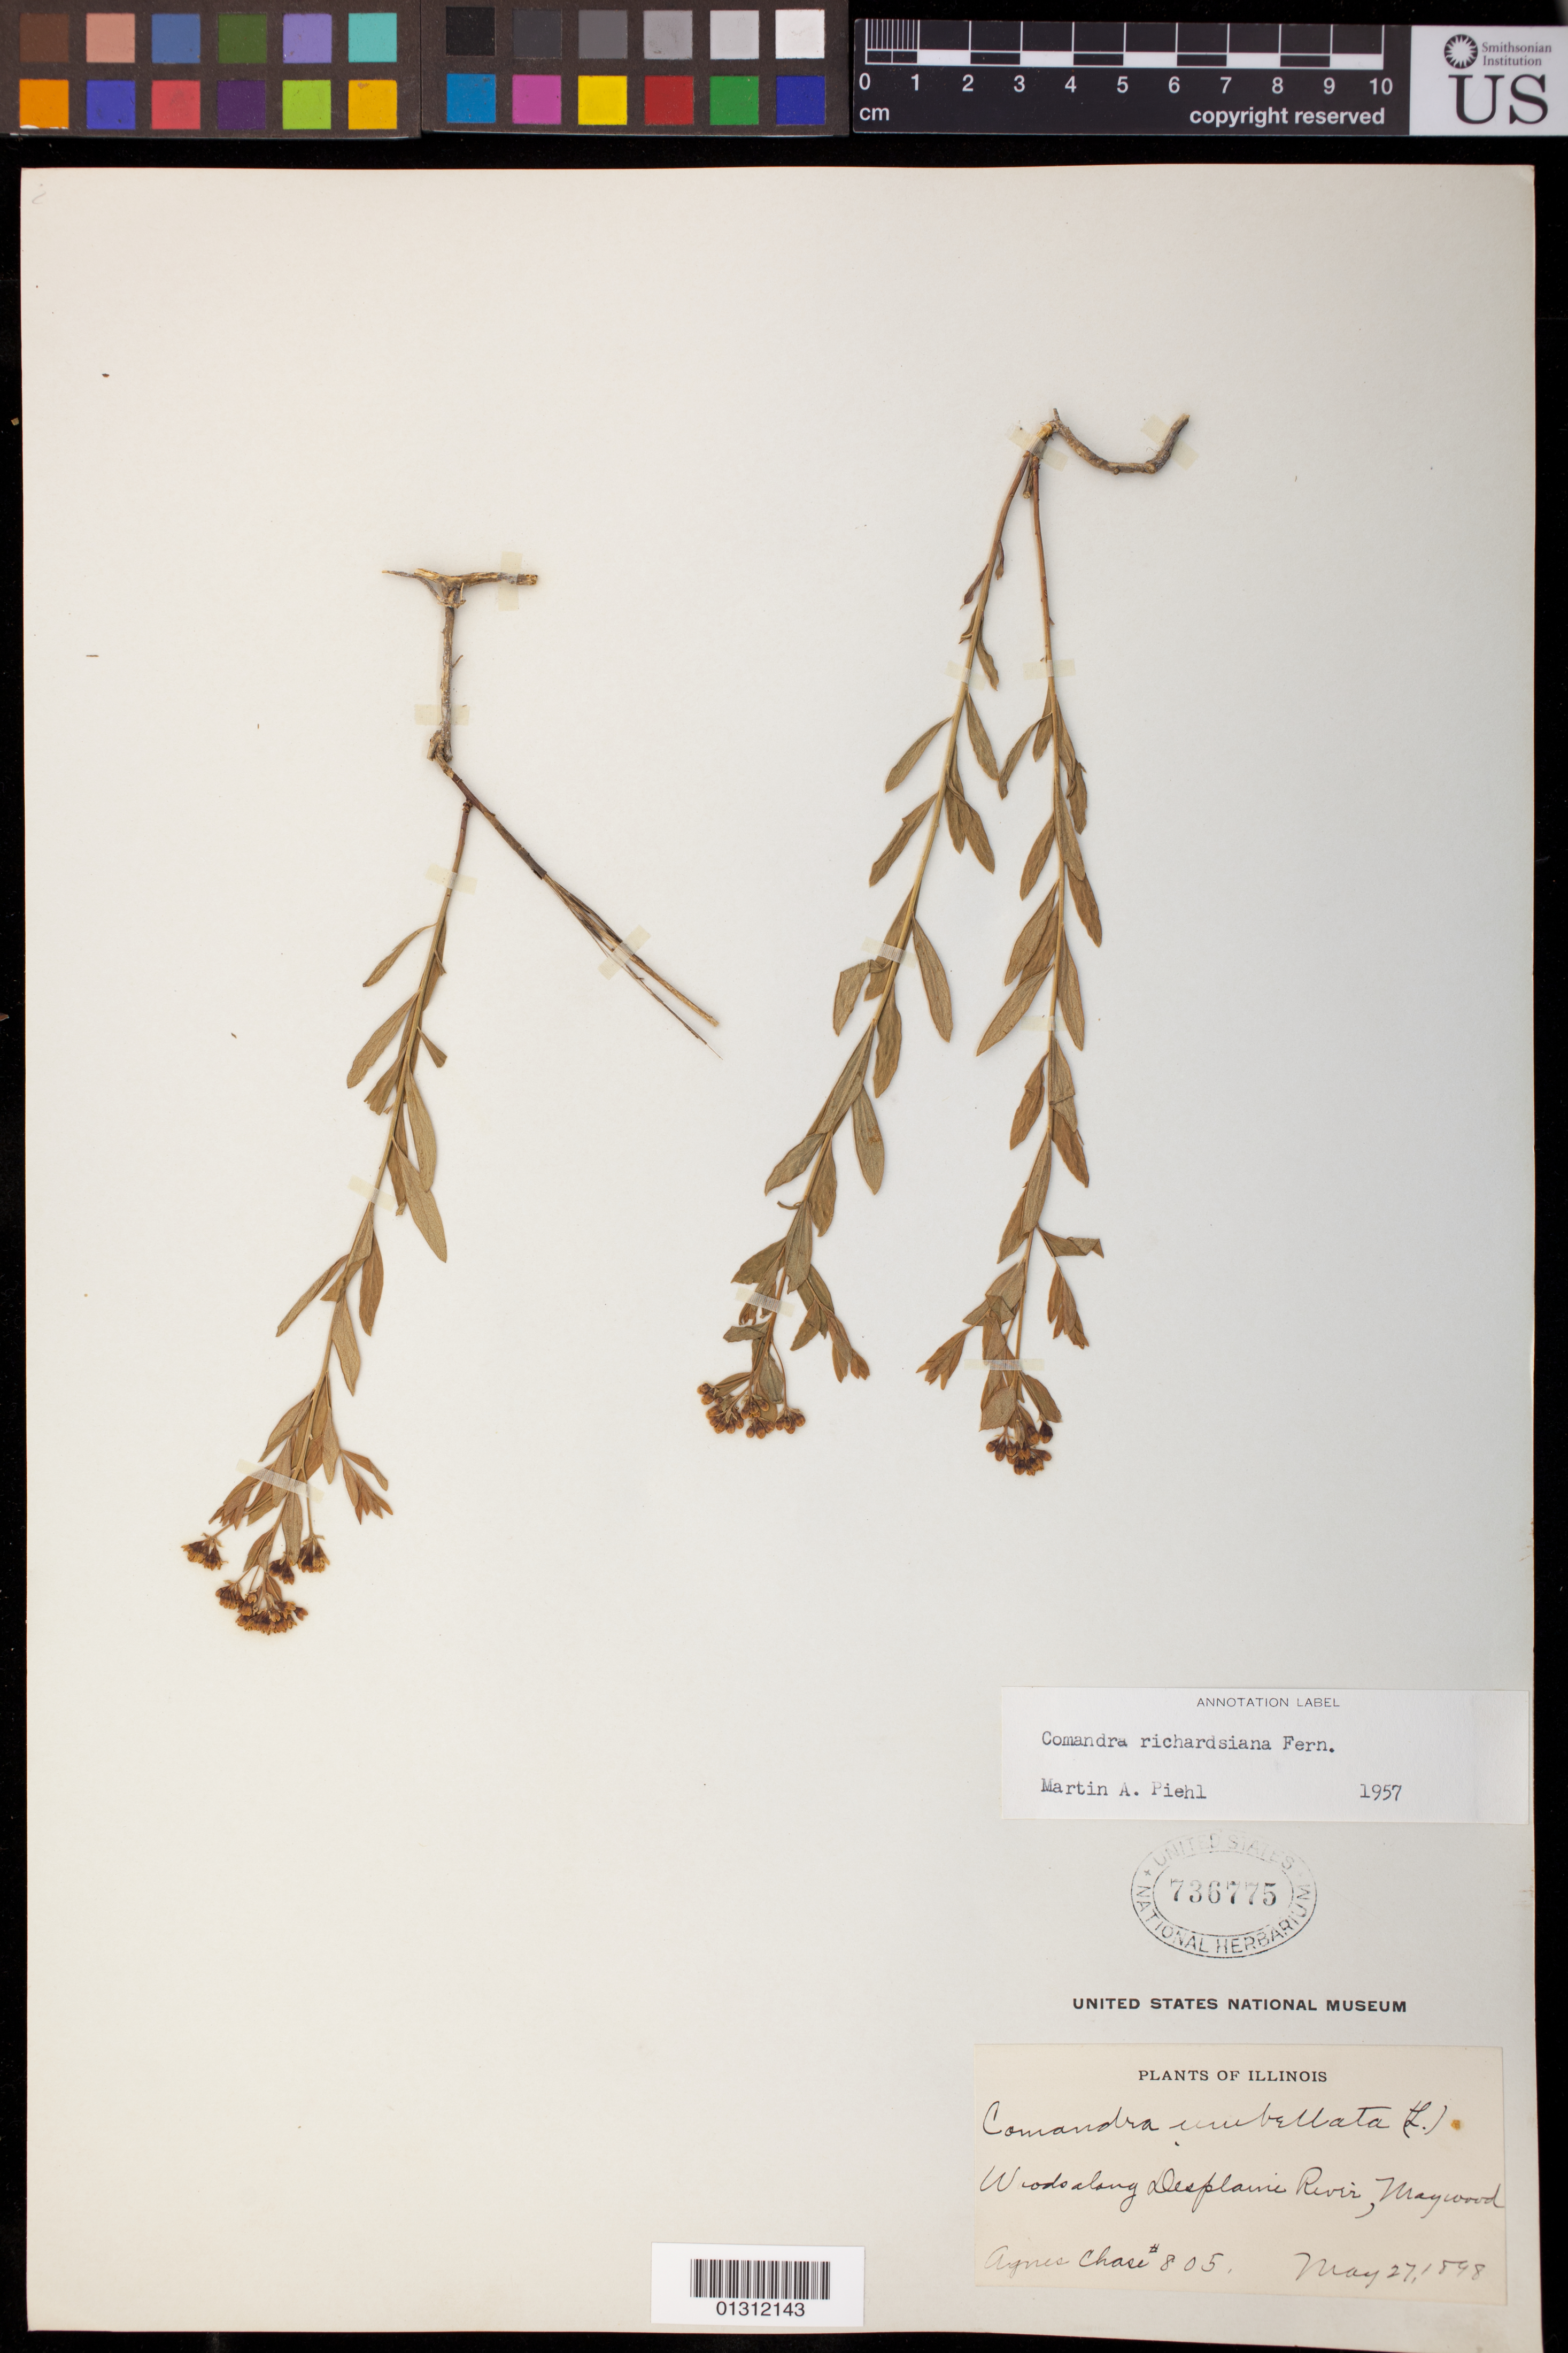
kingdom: Plantae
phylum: Tracheophyta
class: Magnoliopsida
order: Santalales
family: Comandraceae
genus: Comandra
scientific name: Comandra richardsiana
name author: Fernald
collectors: A. Chase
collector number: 805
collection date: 1898-05-27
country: United States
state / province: Illinois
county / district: Cook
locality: Along Desplaine River, Maywood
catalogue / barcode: US 736775